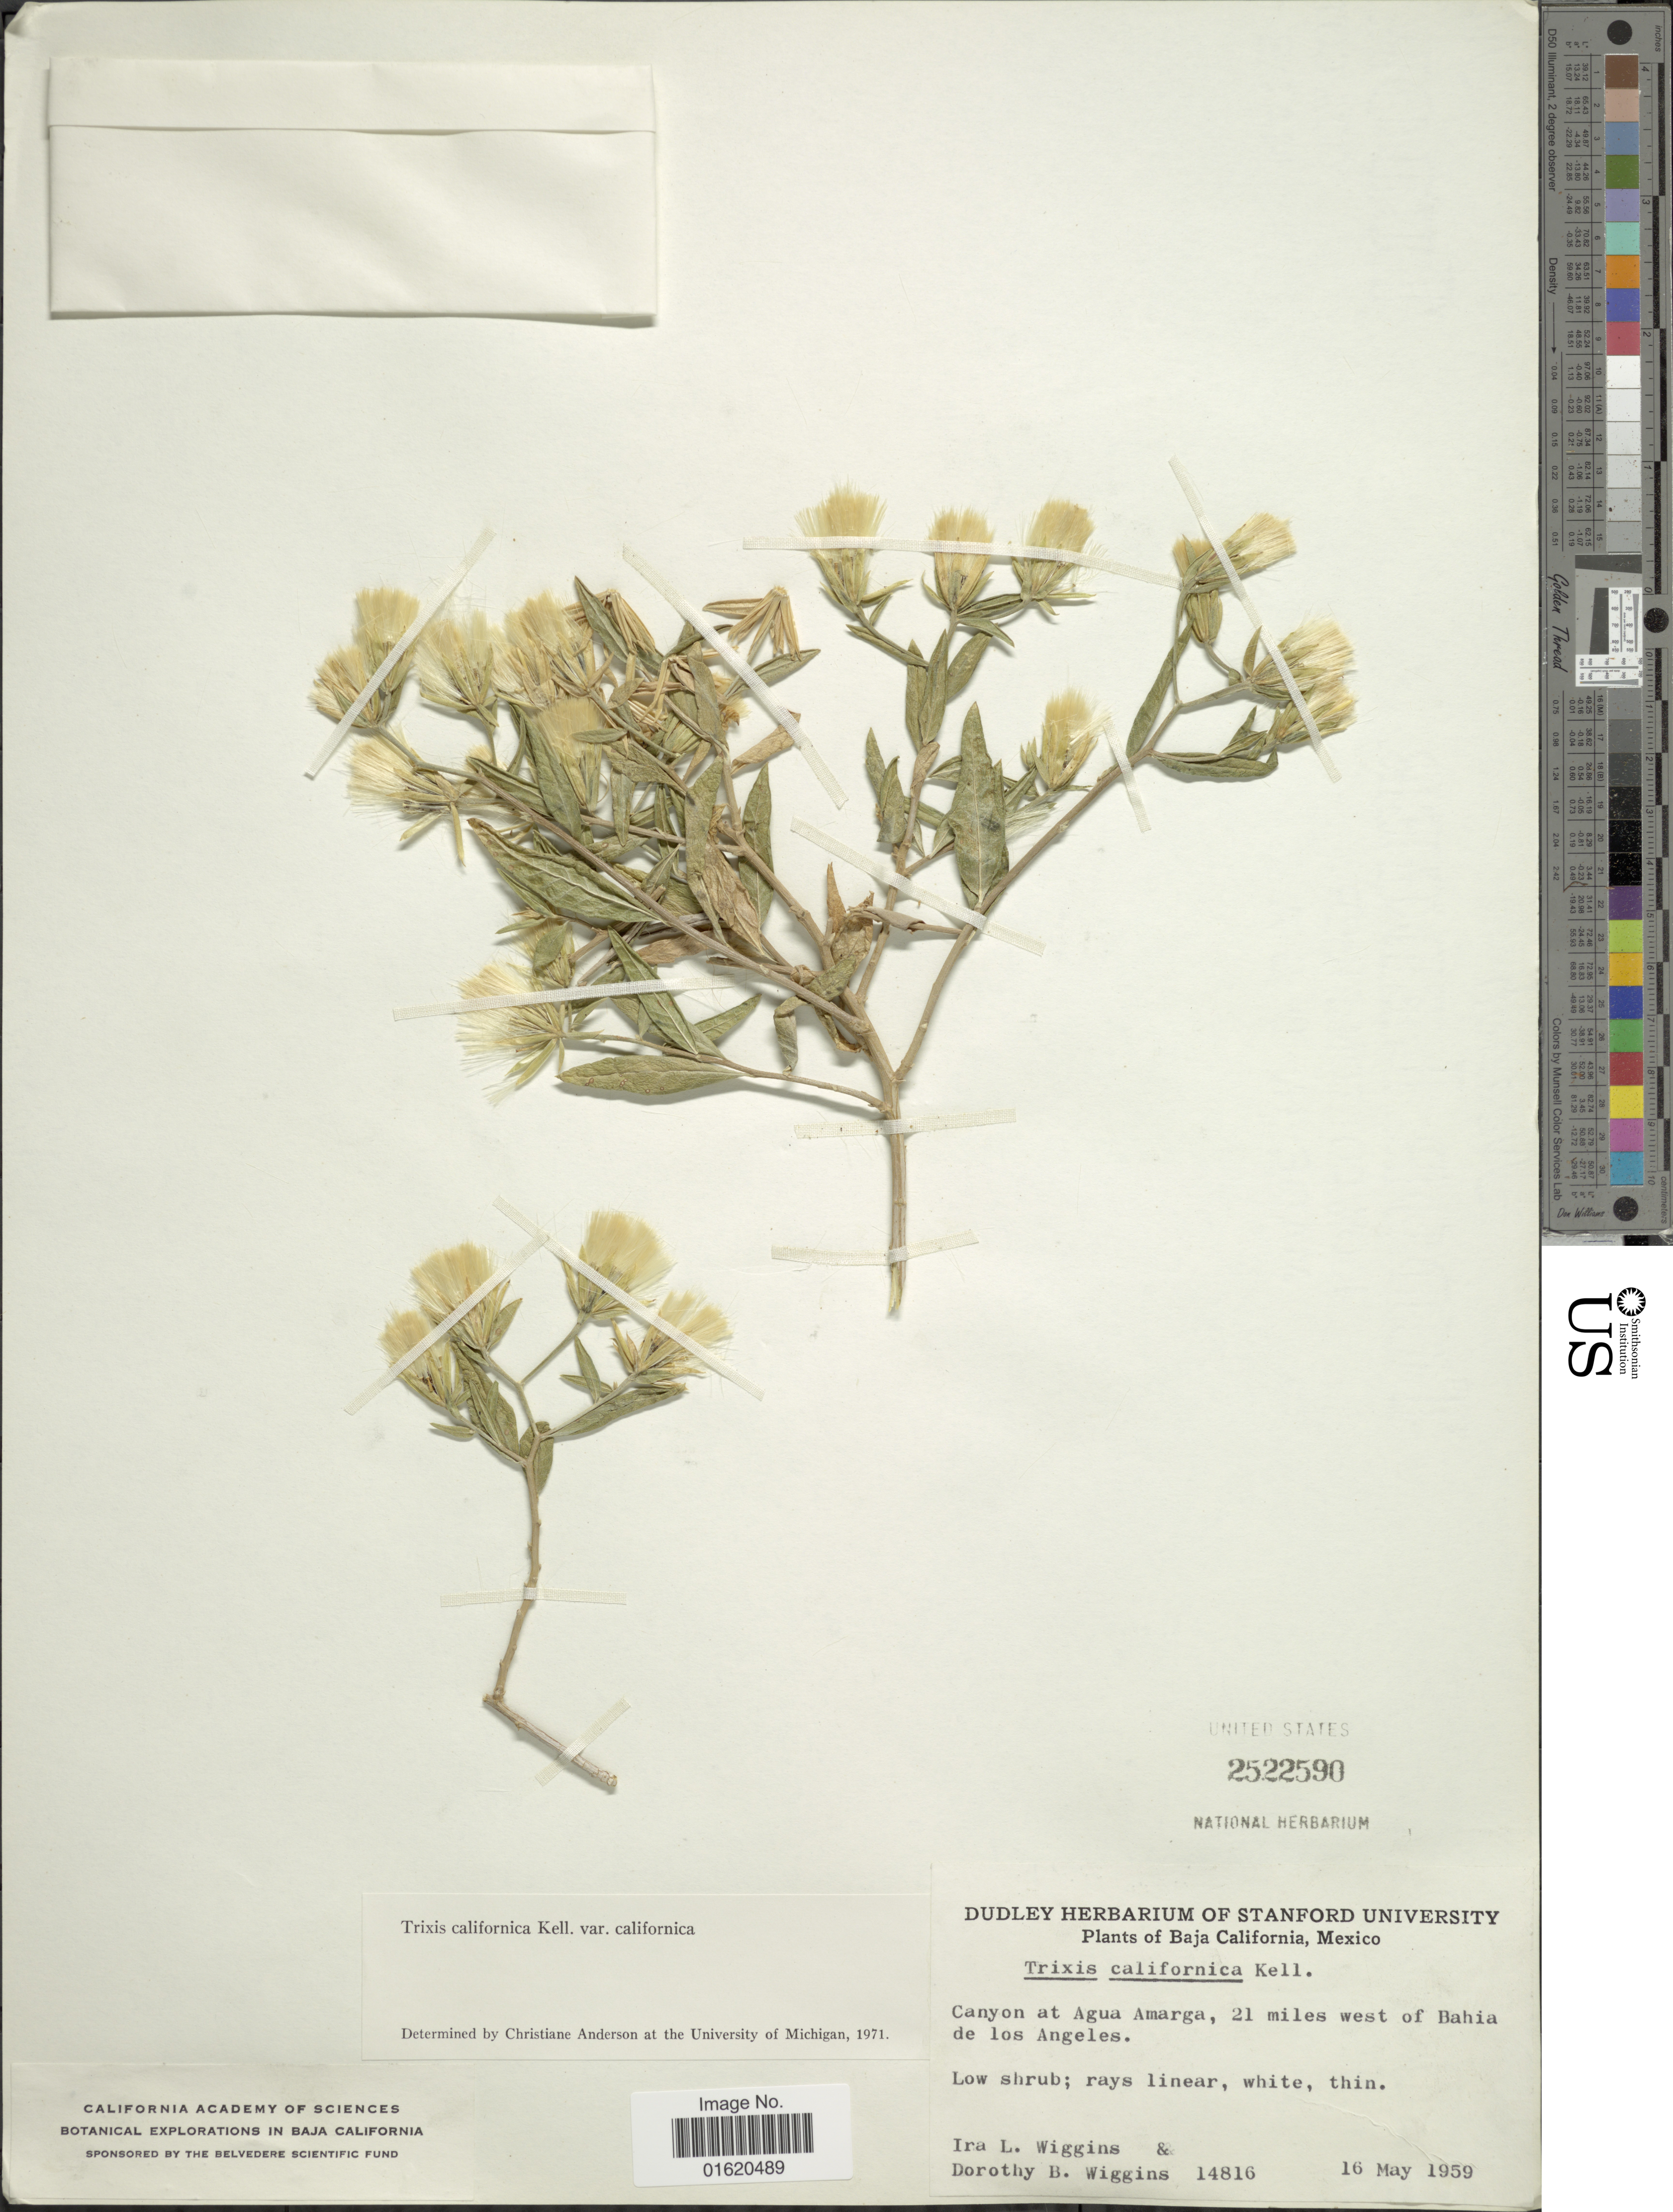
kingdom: Plantae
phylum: Tracheophyta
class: Magnoliopsida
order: Asterales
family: Asteraceae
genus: Trixis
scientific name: Trixis californica var. californica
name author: Kellogg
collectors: I. L. Wiggins & D. B. Wiggins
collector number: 14816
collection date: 1959-05-16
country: Mexico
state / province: Baja California Norte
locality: Canyon at Agua Amarga, 21 miles west of Bahia de los Angeles, low shrub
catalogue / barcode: US 2522590